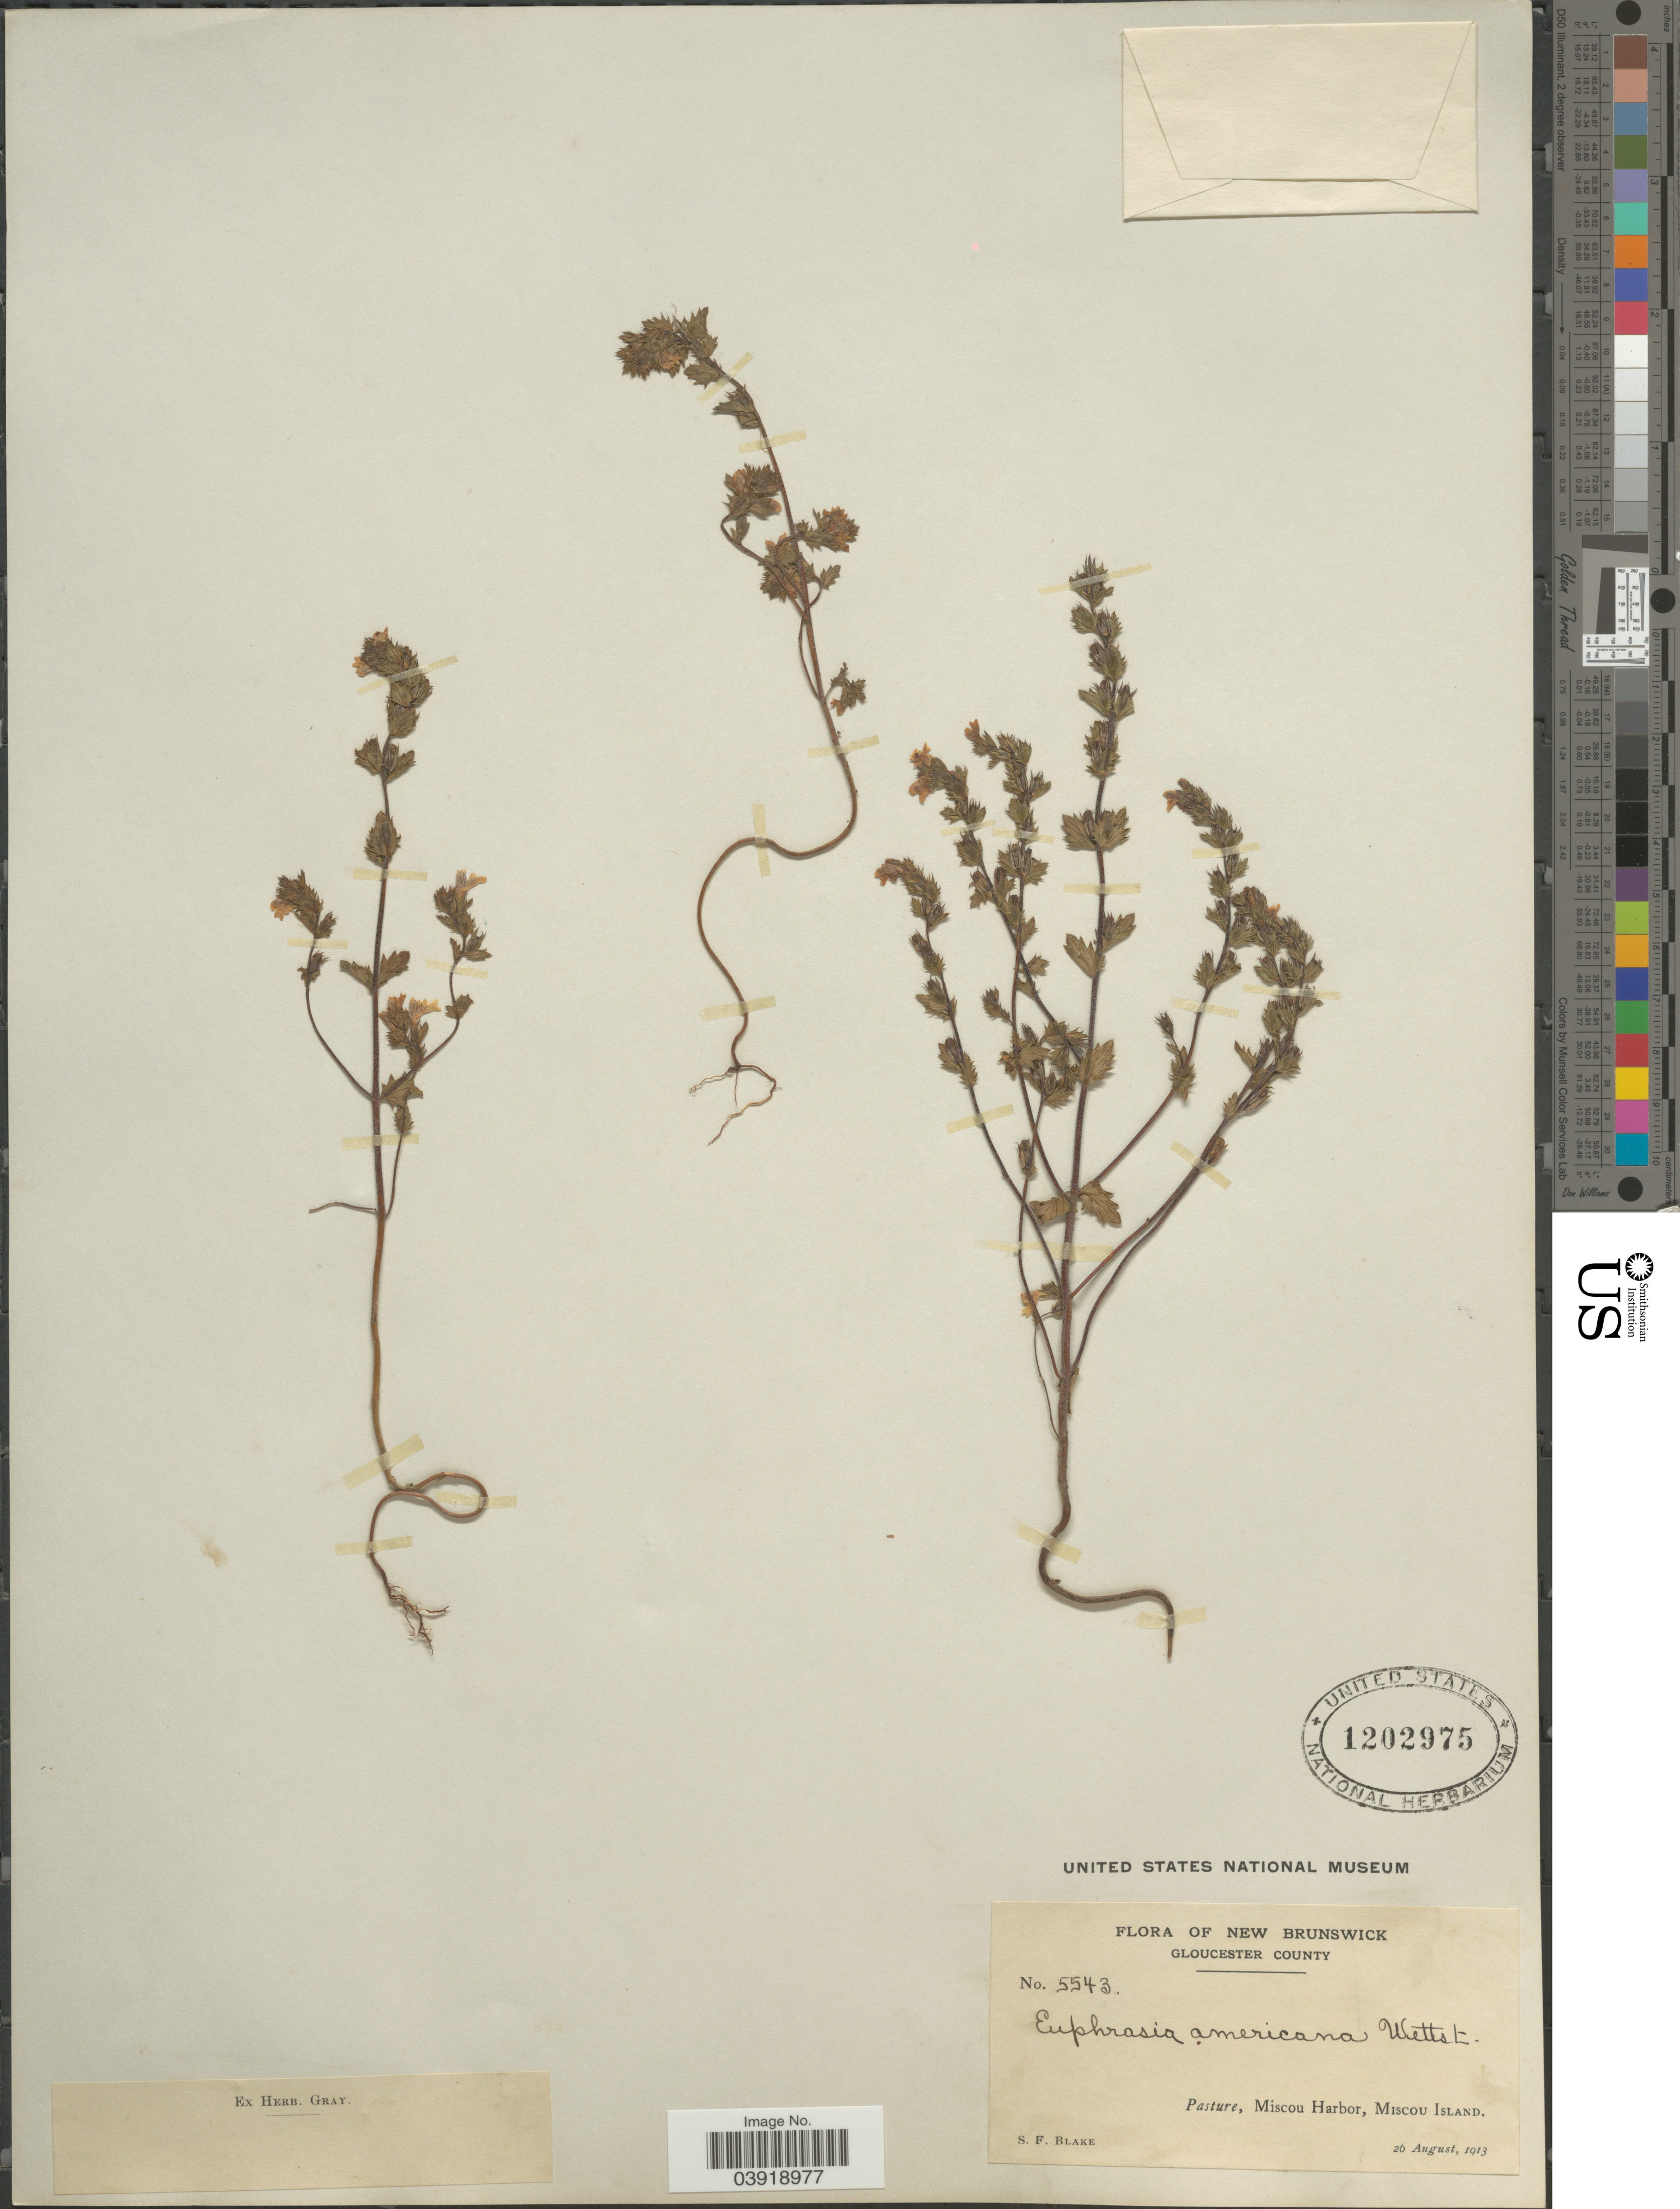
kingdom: Plantae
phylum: Tracheophyta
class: Magnoliopsida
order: Lamiales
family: Orobanchaceae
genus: Euphrasia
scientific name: Euphrasia americana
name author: Wettst.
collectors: S. Blake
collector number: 5543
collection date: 1913-08-26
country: Canada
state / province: New Brunswick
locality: Gloucester County. Miscou Harbor, Miscou Island.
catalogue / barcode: US 1202975